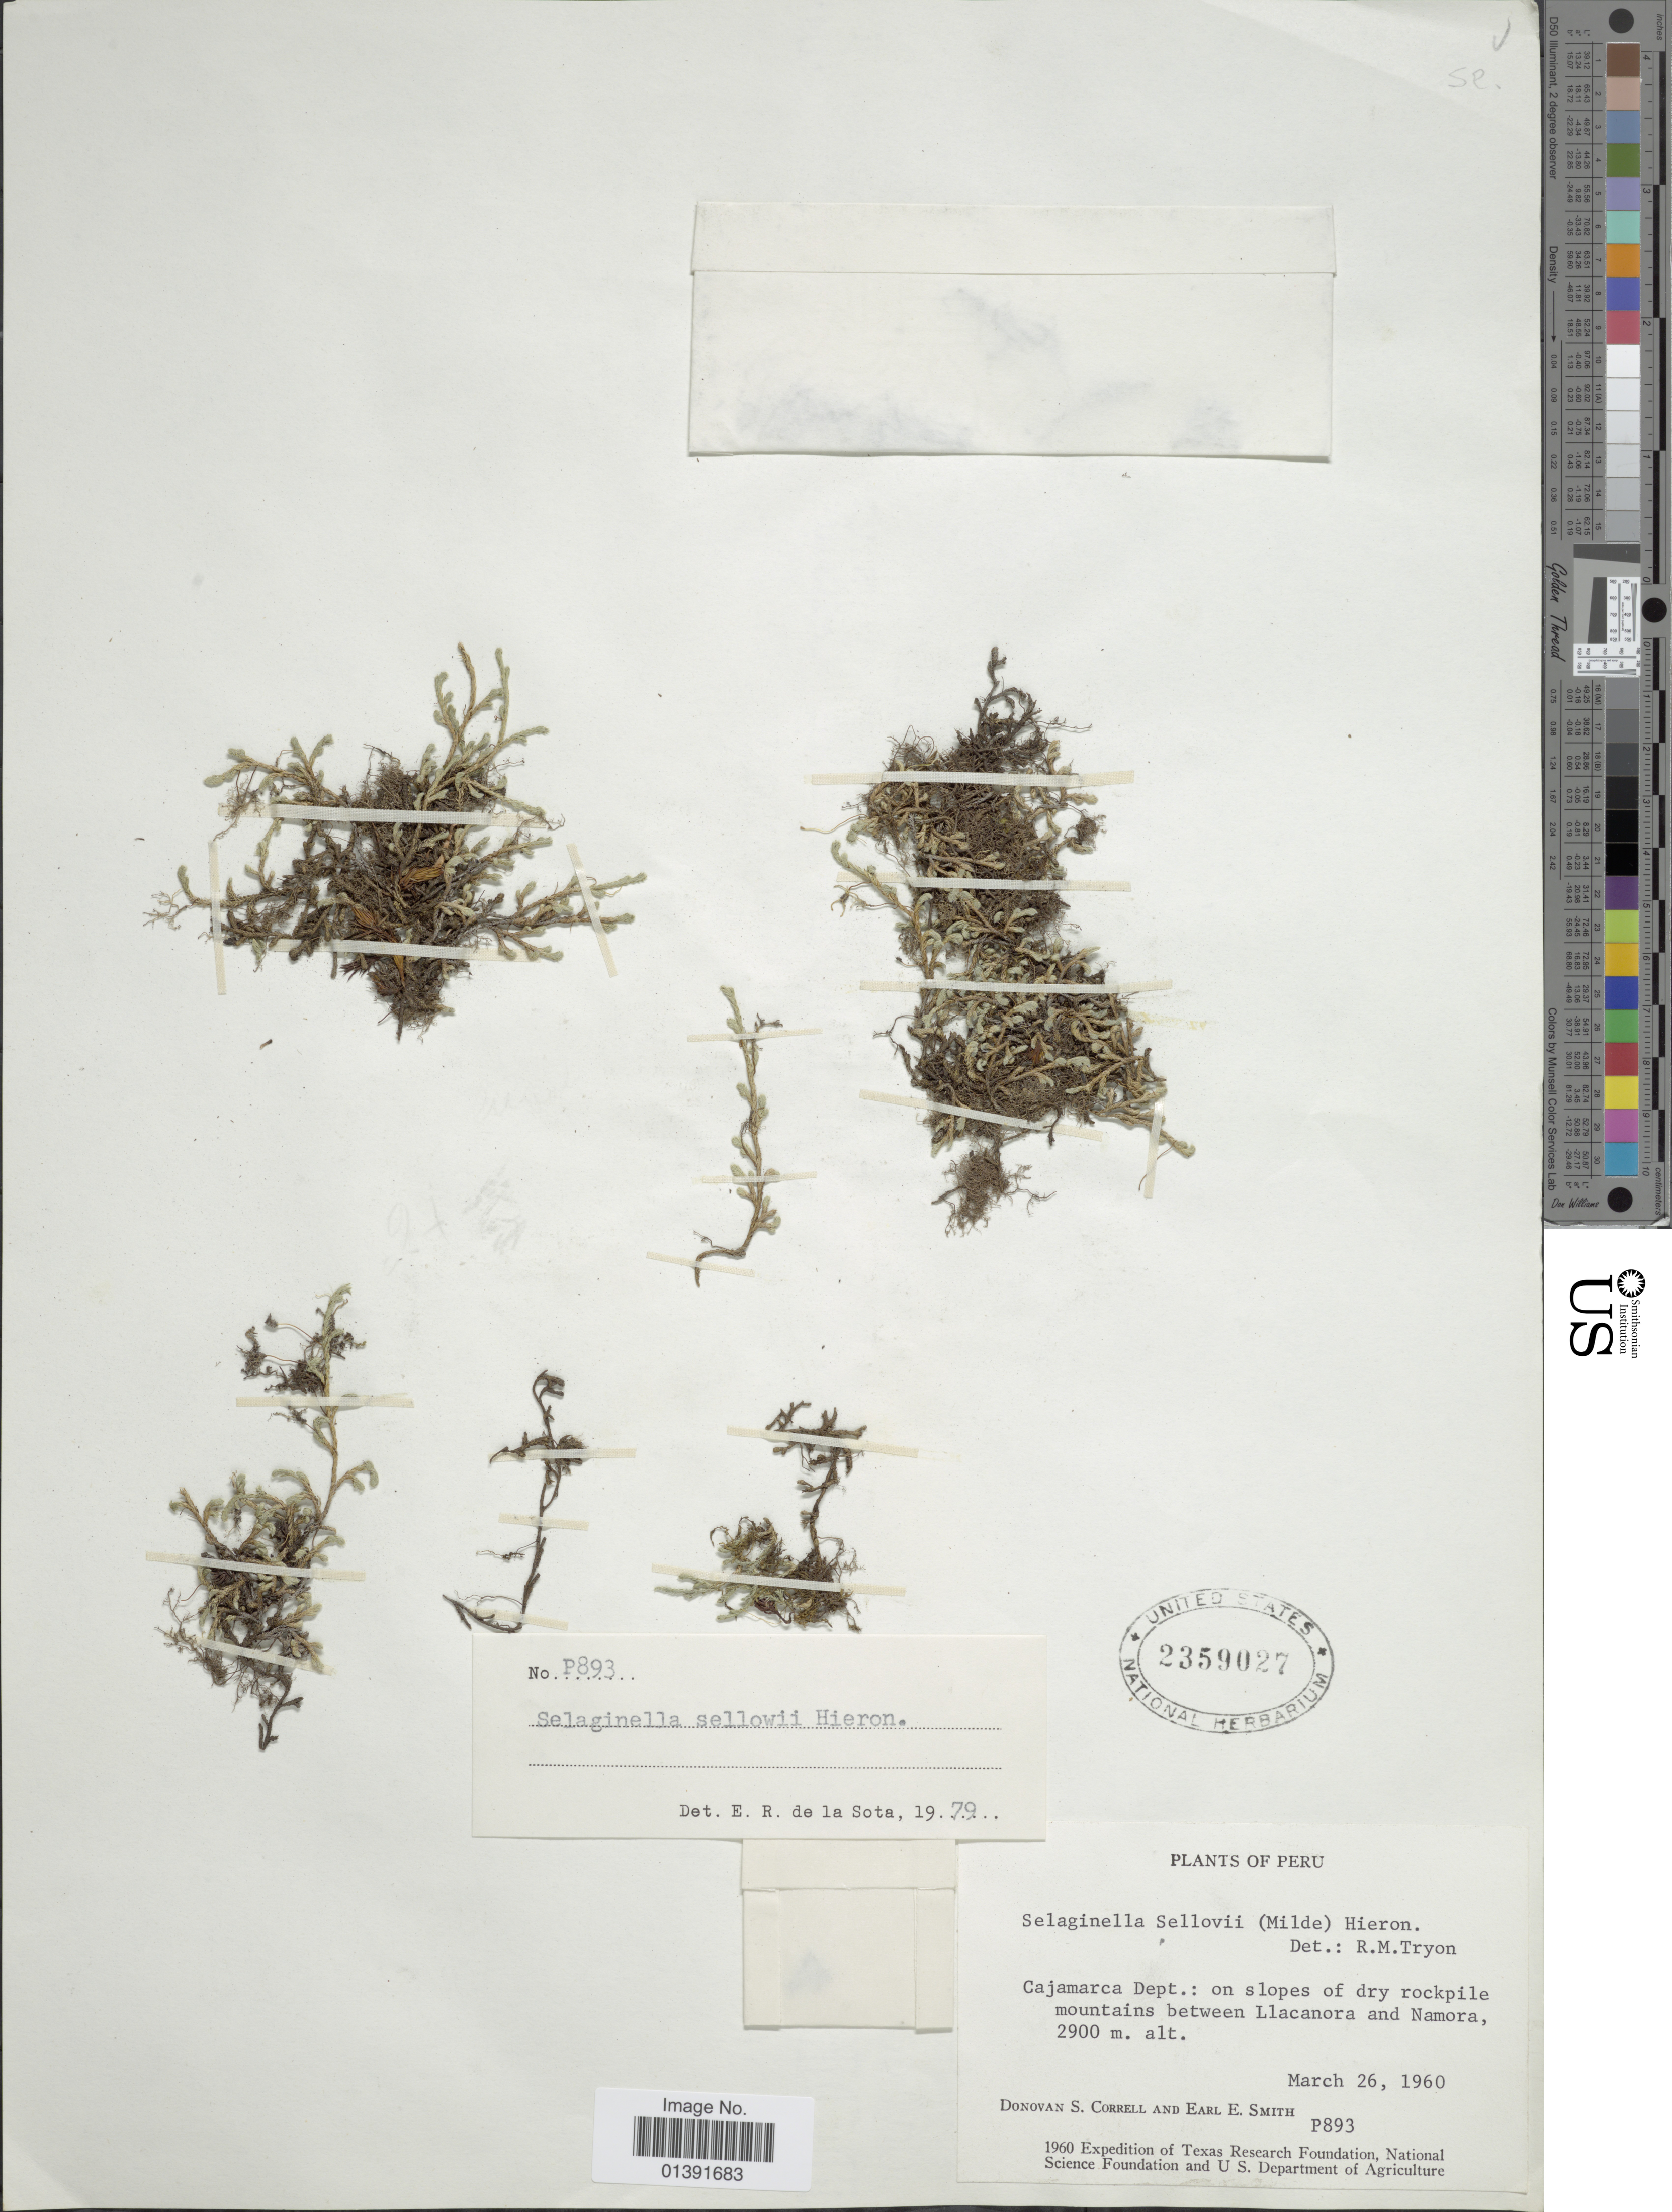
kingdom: Plantae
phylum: Tracheophyta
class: Lycopodiopsida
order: Selaginellales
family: Selaginellaceae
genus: Selaginella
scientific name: Selaginella sellowii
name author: Hieron.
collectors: D. S. Correll & E. E. Smith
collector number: P893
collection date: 1960-03-26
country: Peru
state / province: Cajamarca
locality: On slopes of dry rockpile mountains between Llacanora and Namora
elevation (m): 2900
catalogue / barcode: US 2359027